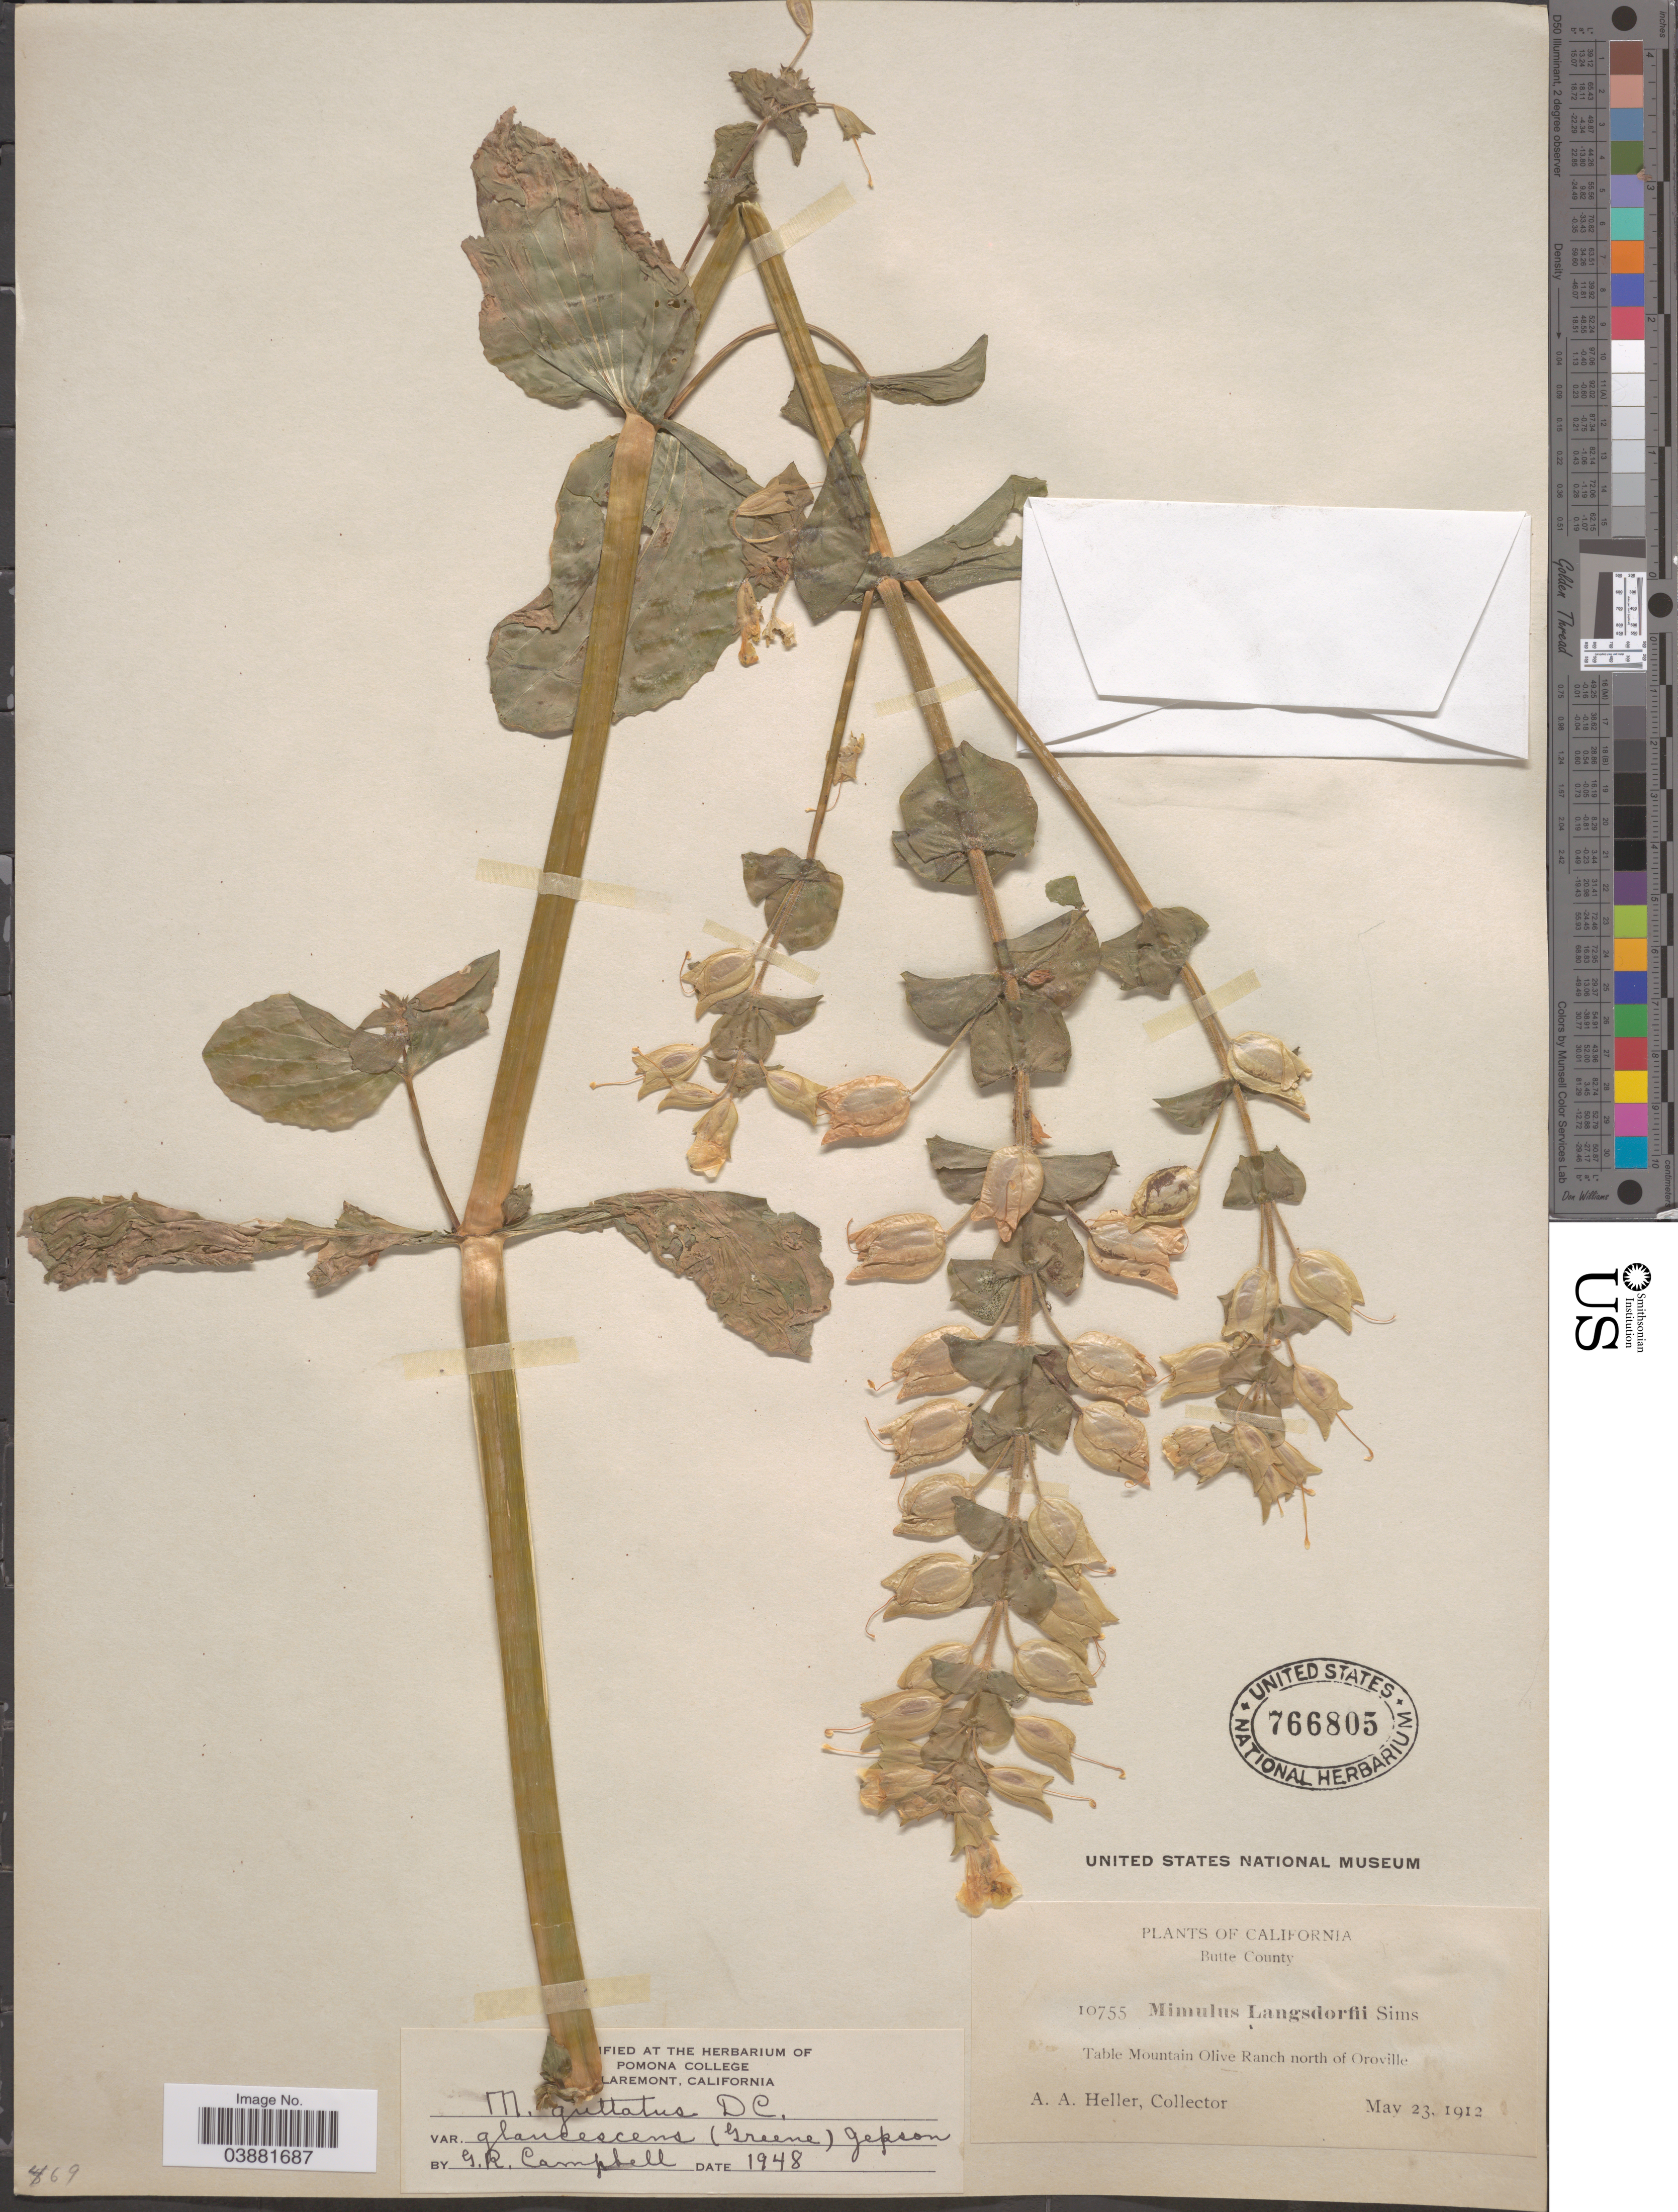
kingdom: Plantae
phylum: Tracheophyta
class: Magnoliopsida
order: Lamiales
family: Phrymaceae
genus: Mimulus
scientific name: Mimulus guttatus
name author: DC.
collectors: A. A. Heller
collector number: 10755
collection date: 1912-05-23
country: United States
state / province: California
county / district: Butte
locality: Butte County. Table Mountain Olive Ranch north of Oroville.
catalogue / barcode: US 766805